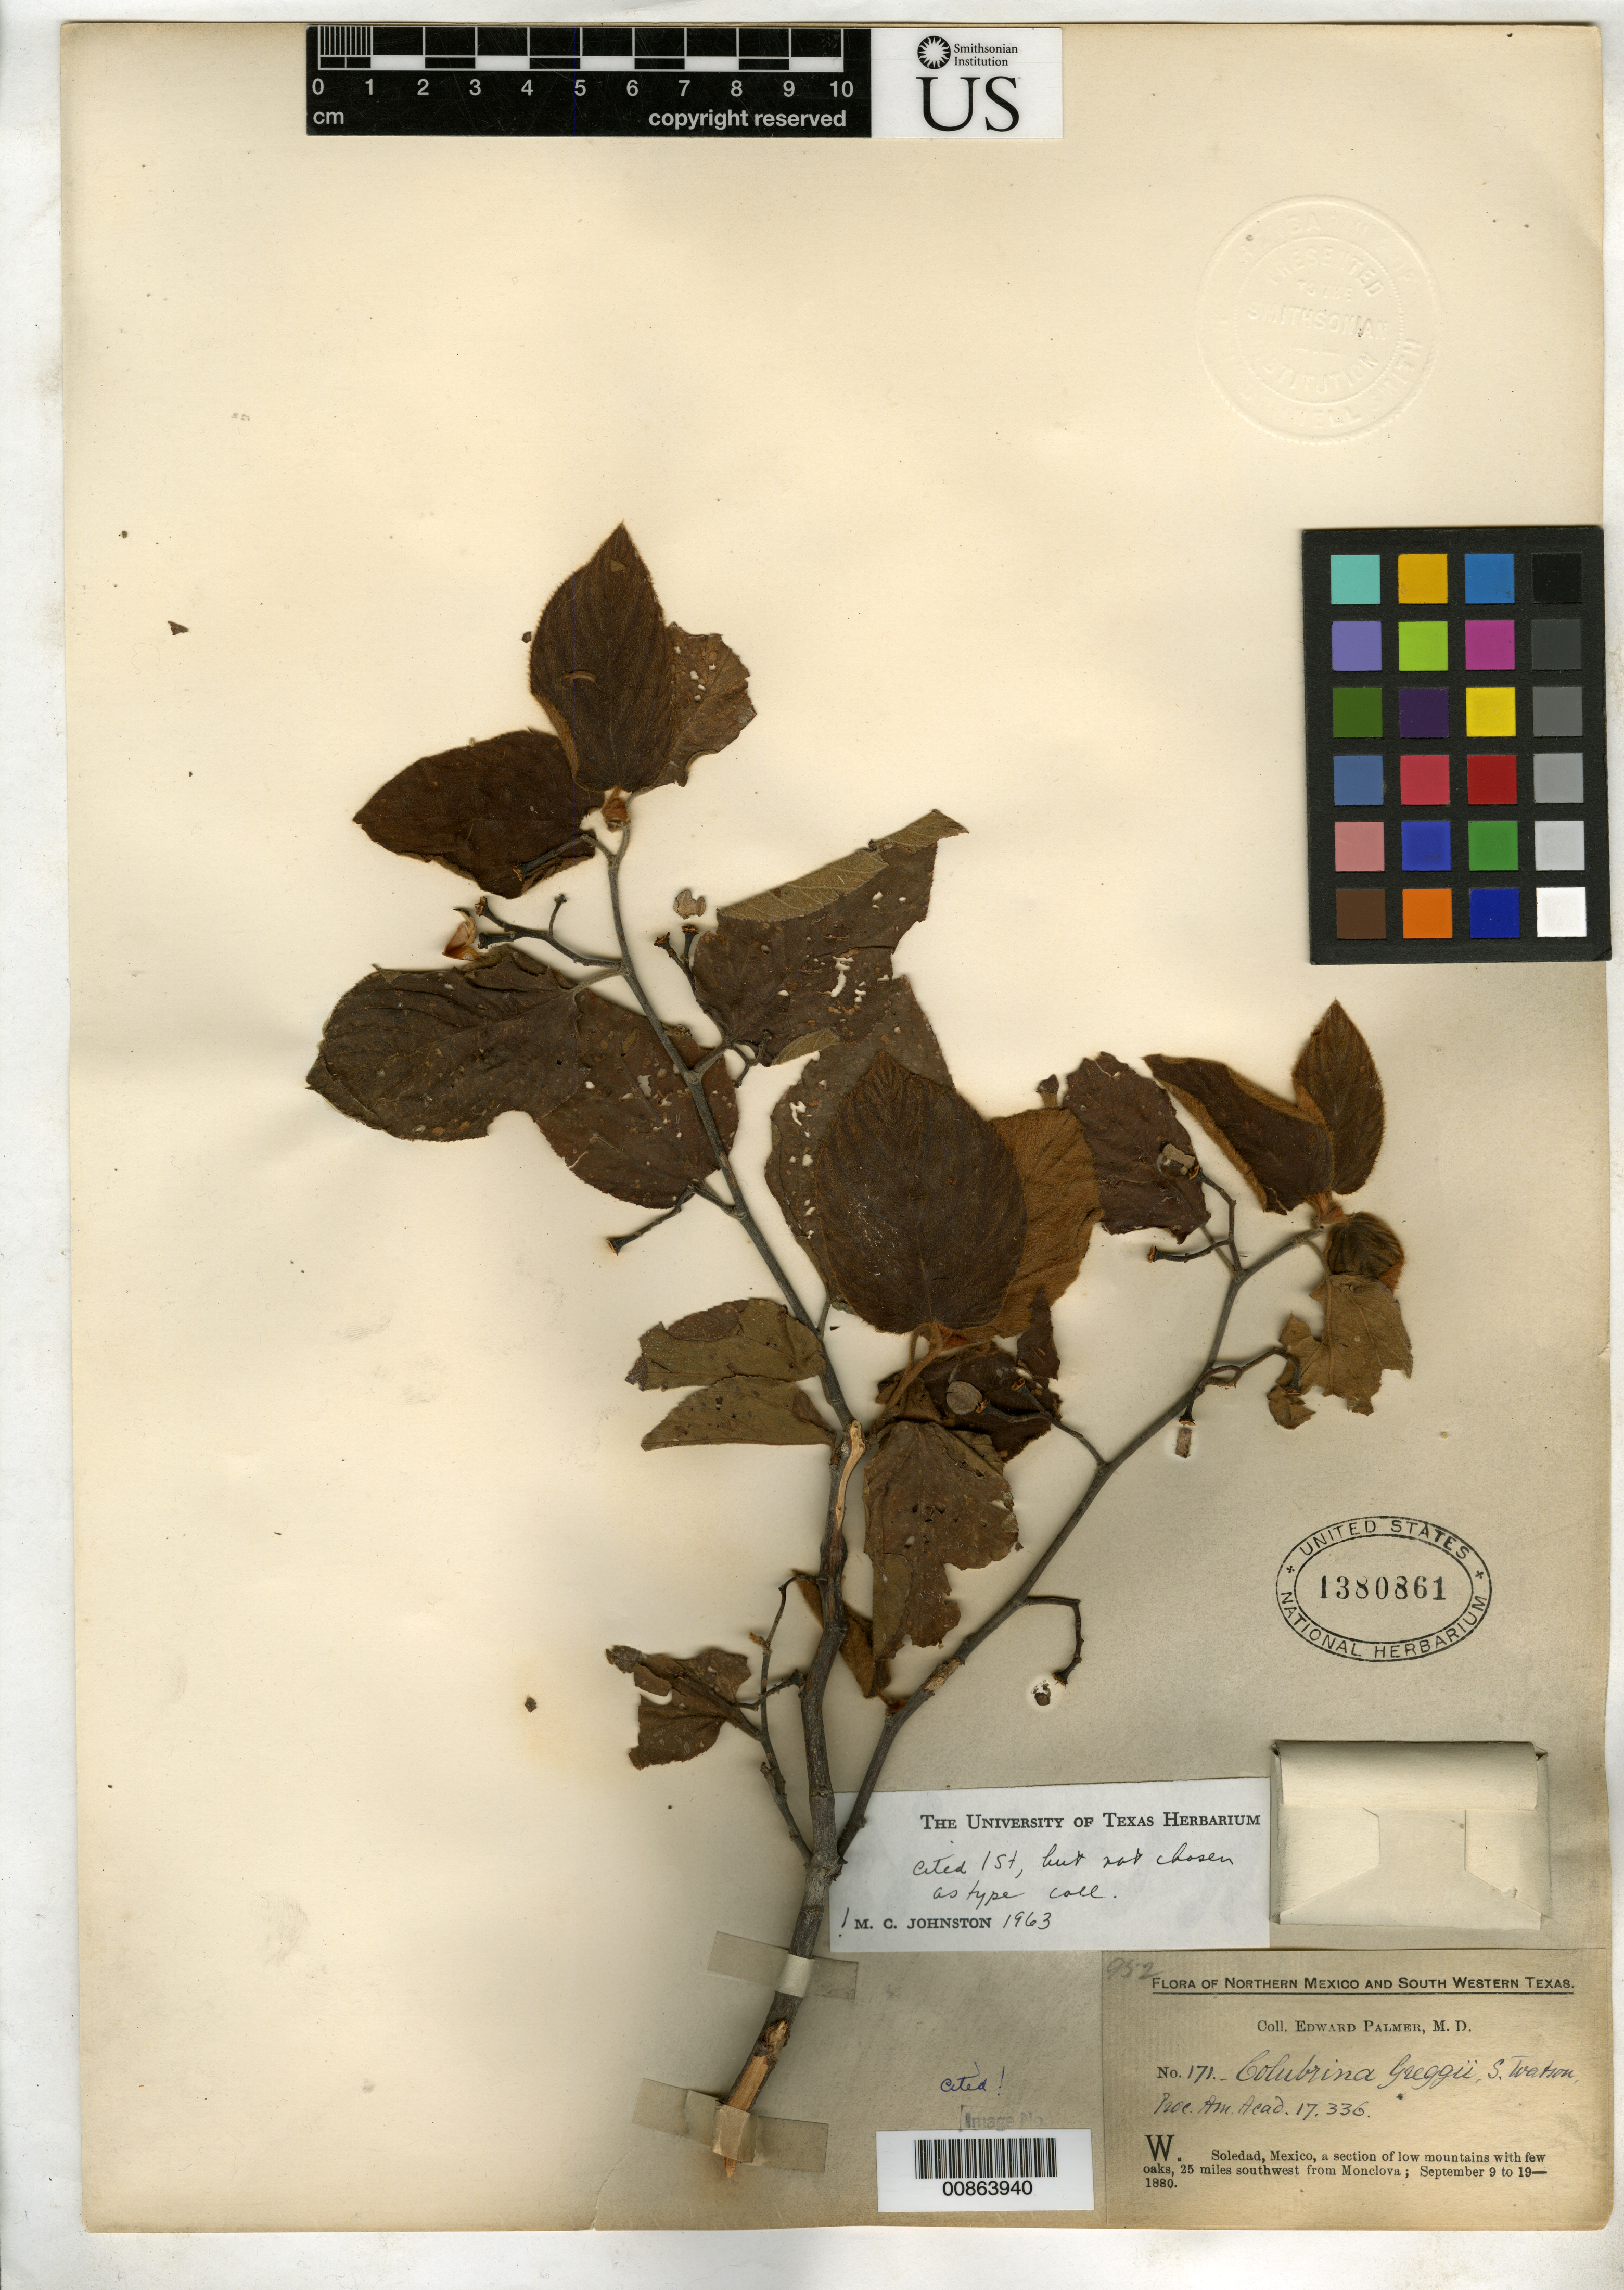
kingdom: Plantae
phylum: Tracheophyta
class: Magnoliopsida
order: Rosales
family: Rhamnaceae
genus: Colubrina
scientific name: Colubrina greggii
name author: S. Watson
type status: Syntype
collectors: E. Palmer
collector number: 171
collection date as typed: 09 Sep 1880 to 19 Sep 1880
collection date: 1880-09-09/1880-09-19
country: Mexico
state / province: Coahuila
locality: W. Soledad, 25 miles southwest from Monclova, Coahuila.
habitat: A section of low mountains with few oaks.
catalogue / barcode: US 1380861